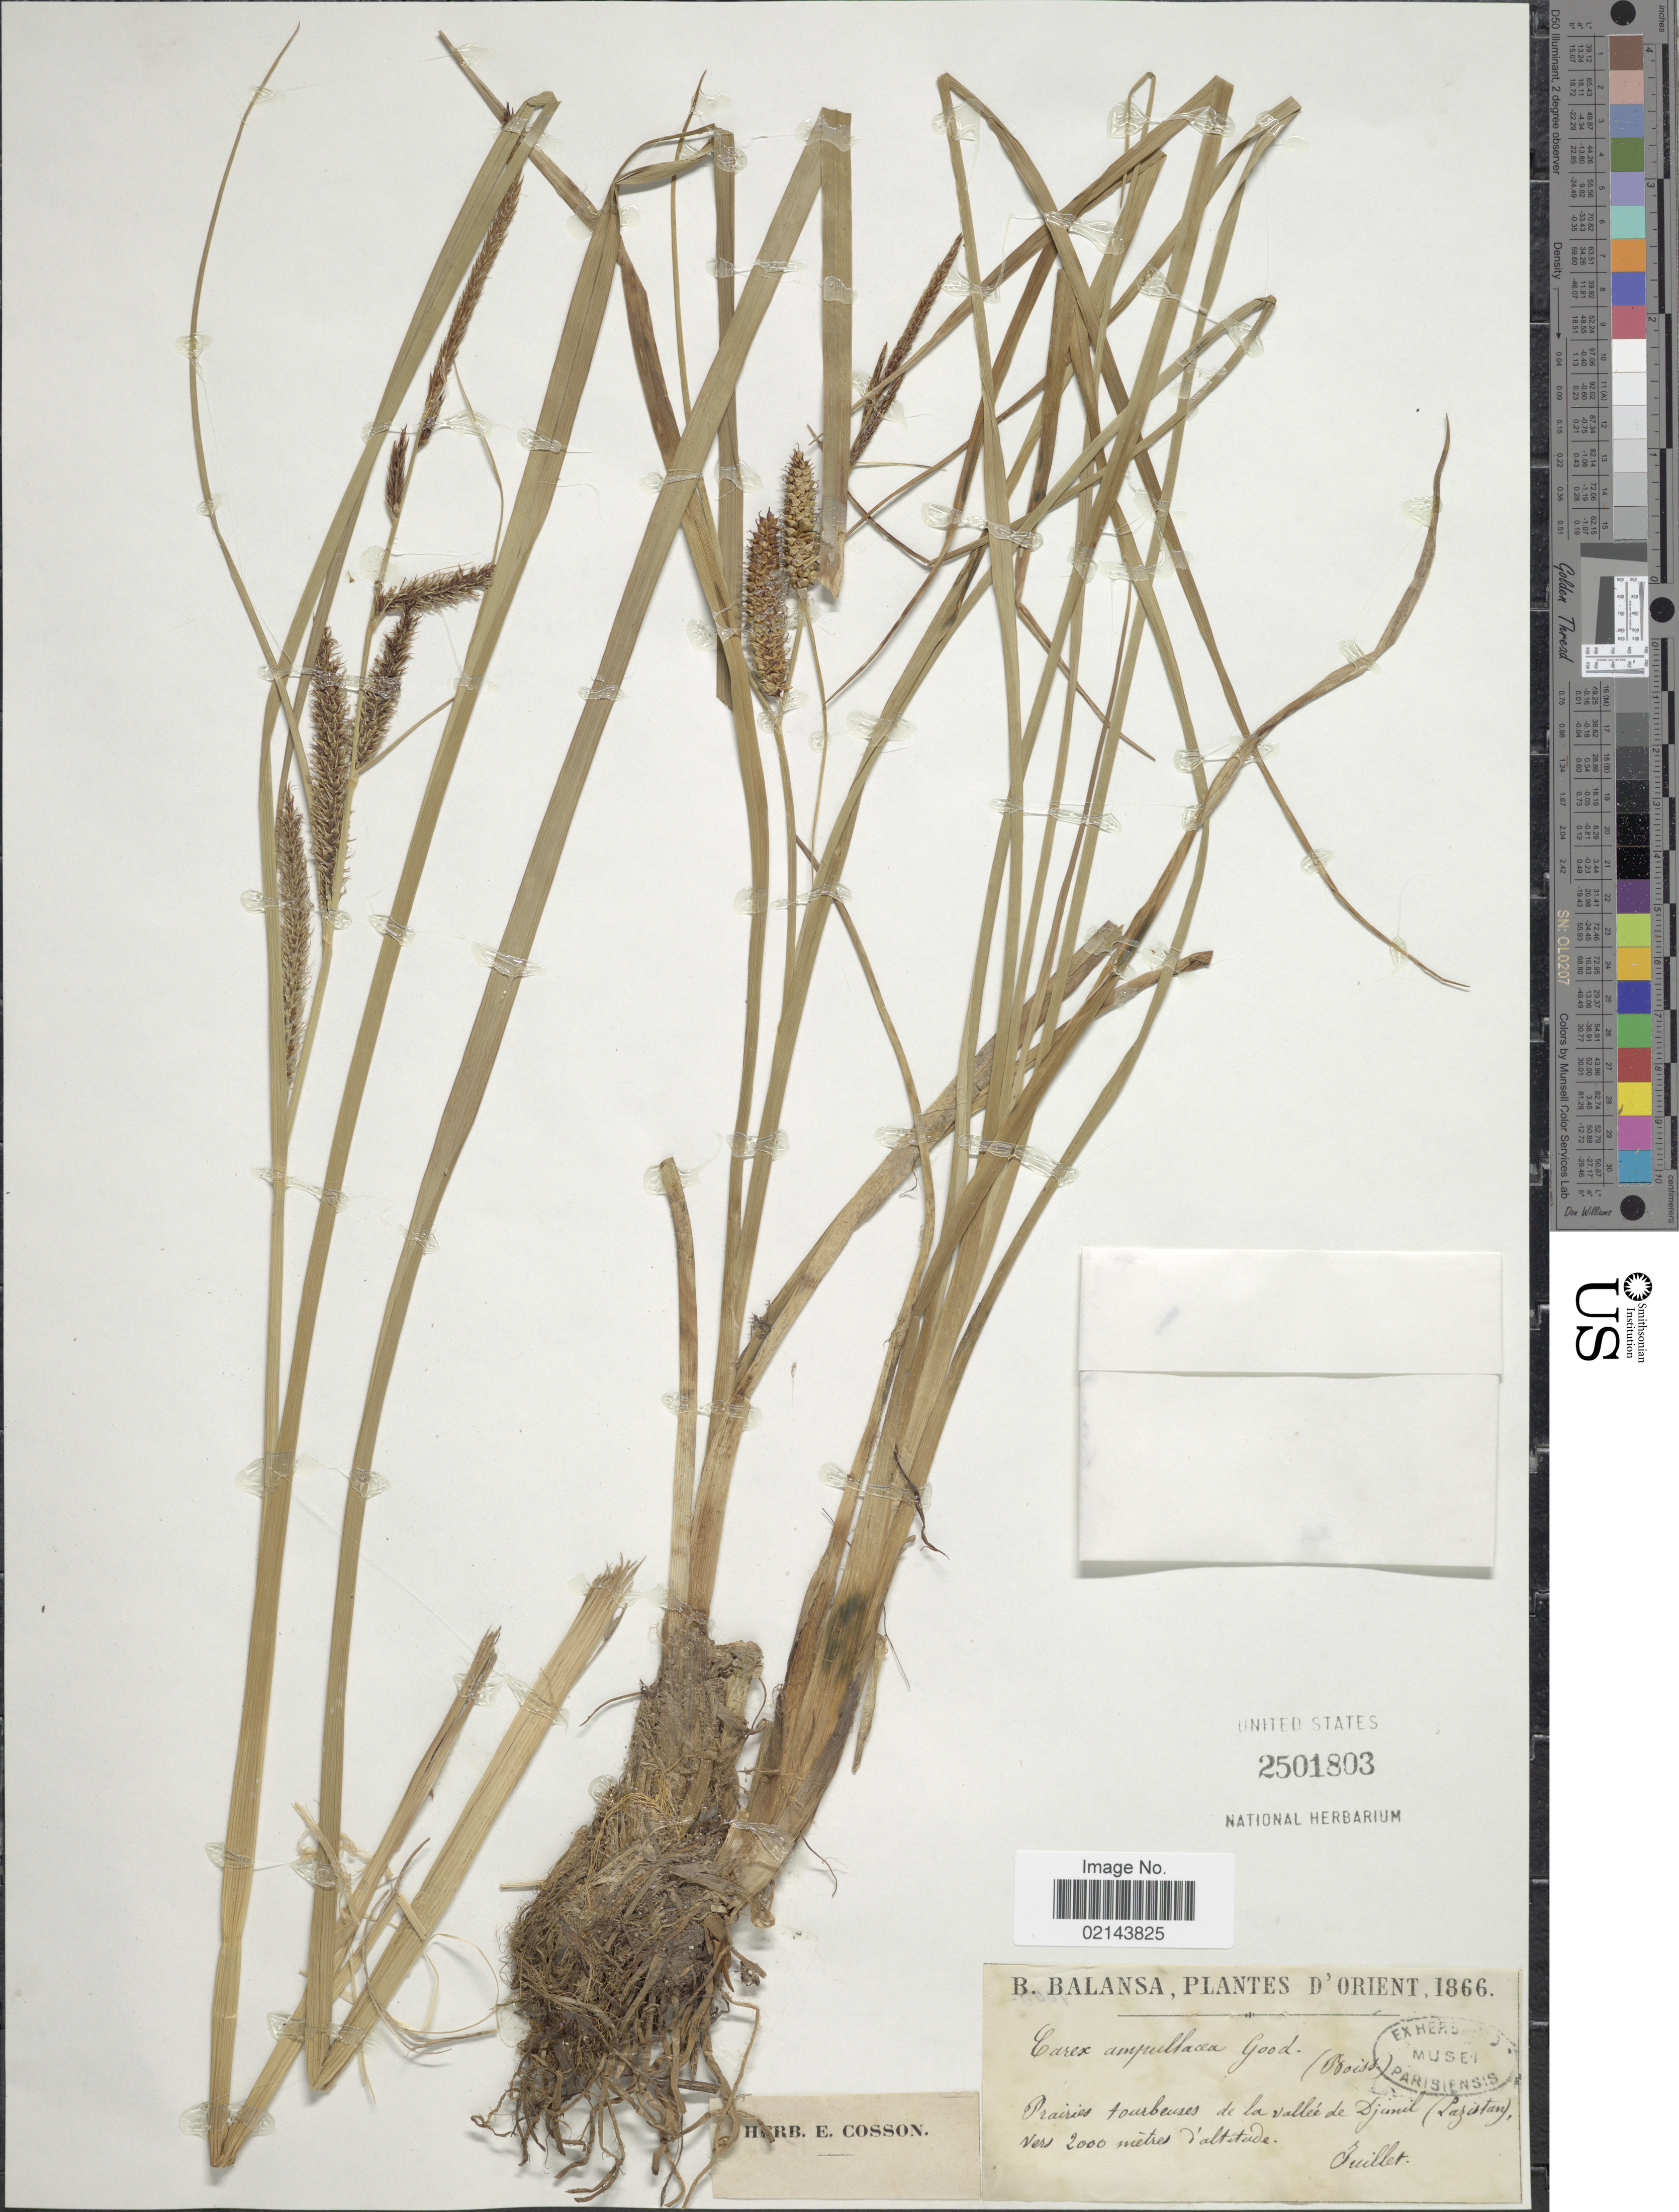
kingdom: Plantae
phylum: Tracheophyta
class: Liliopsida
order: Poales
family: Cyperaceae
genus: Carex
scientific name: Carex rostrata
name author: Stokes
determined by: Strong, Mark T., (BOT), Smithsonian Institution - National Museum of Natural History (UNITED STATES)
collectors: B. Balansa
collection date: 1866-07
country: Turkey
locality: D'Orient. valleé de Djunil (Lazistan)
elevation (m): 2000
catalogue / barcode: US 2501803